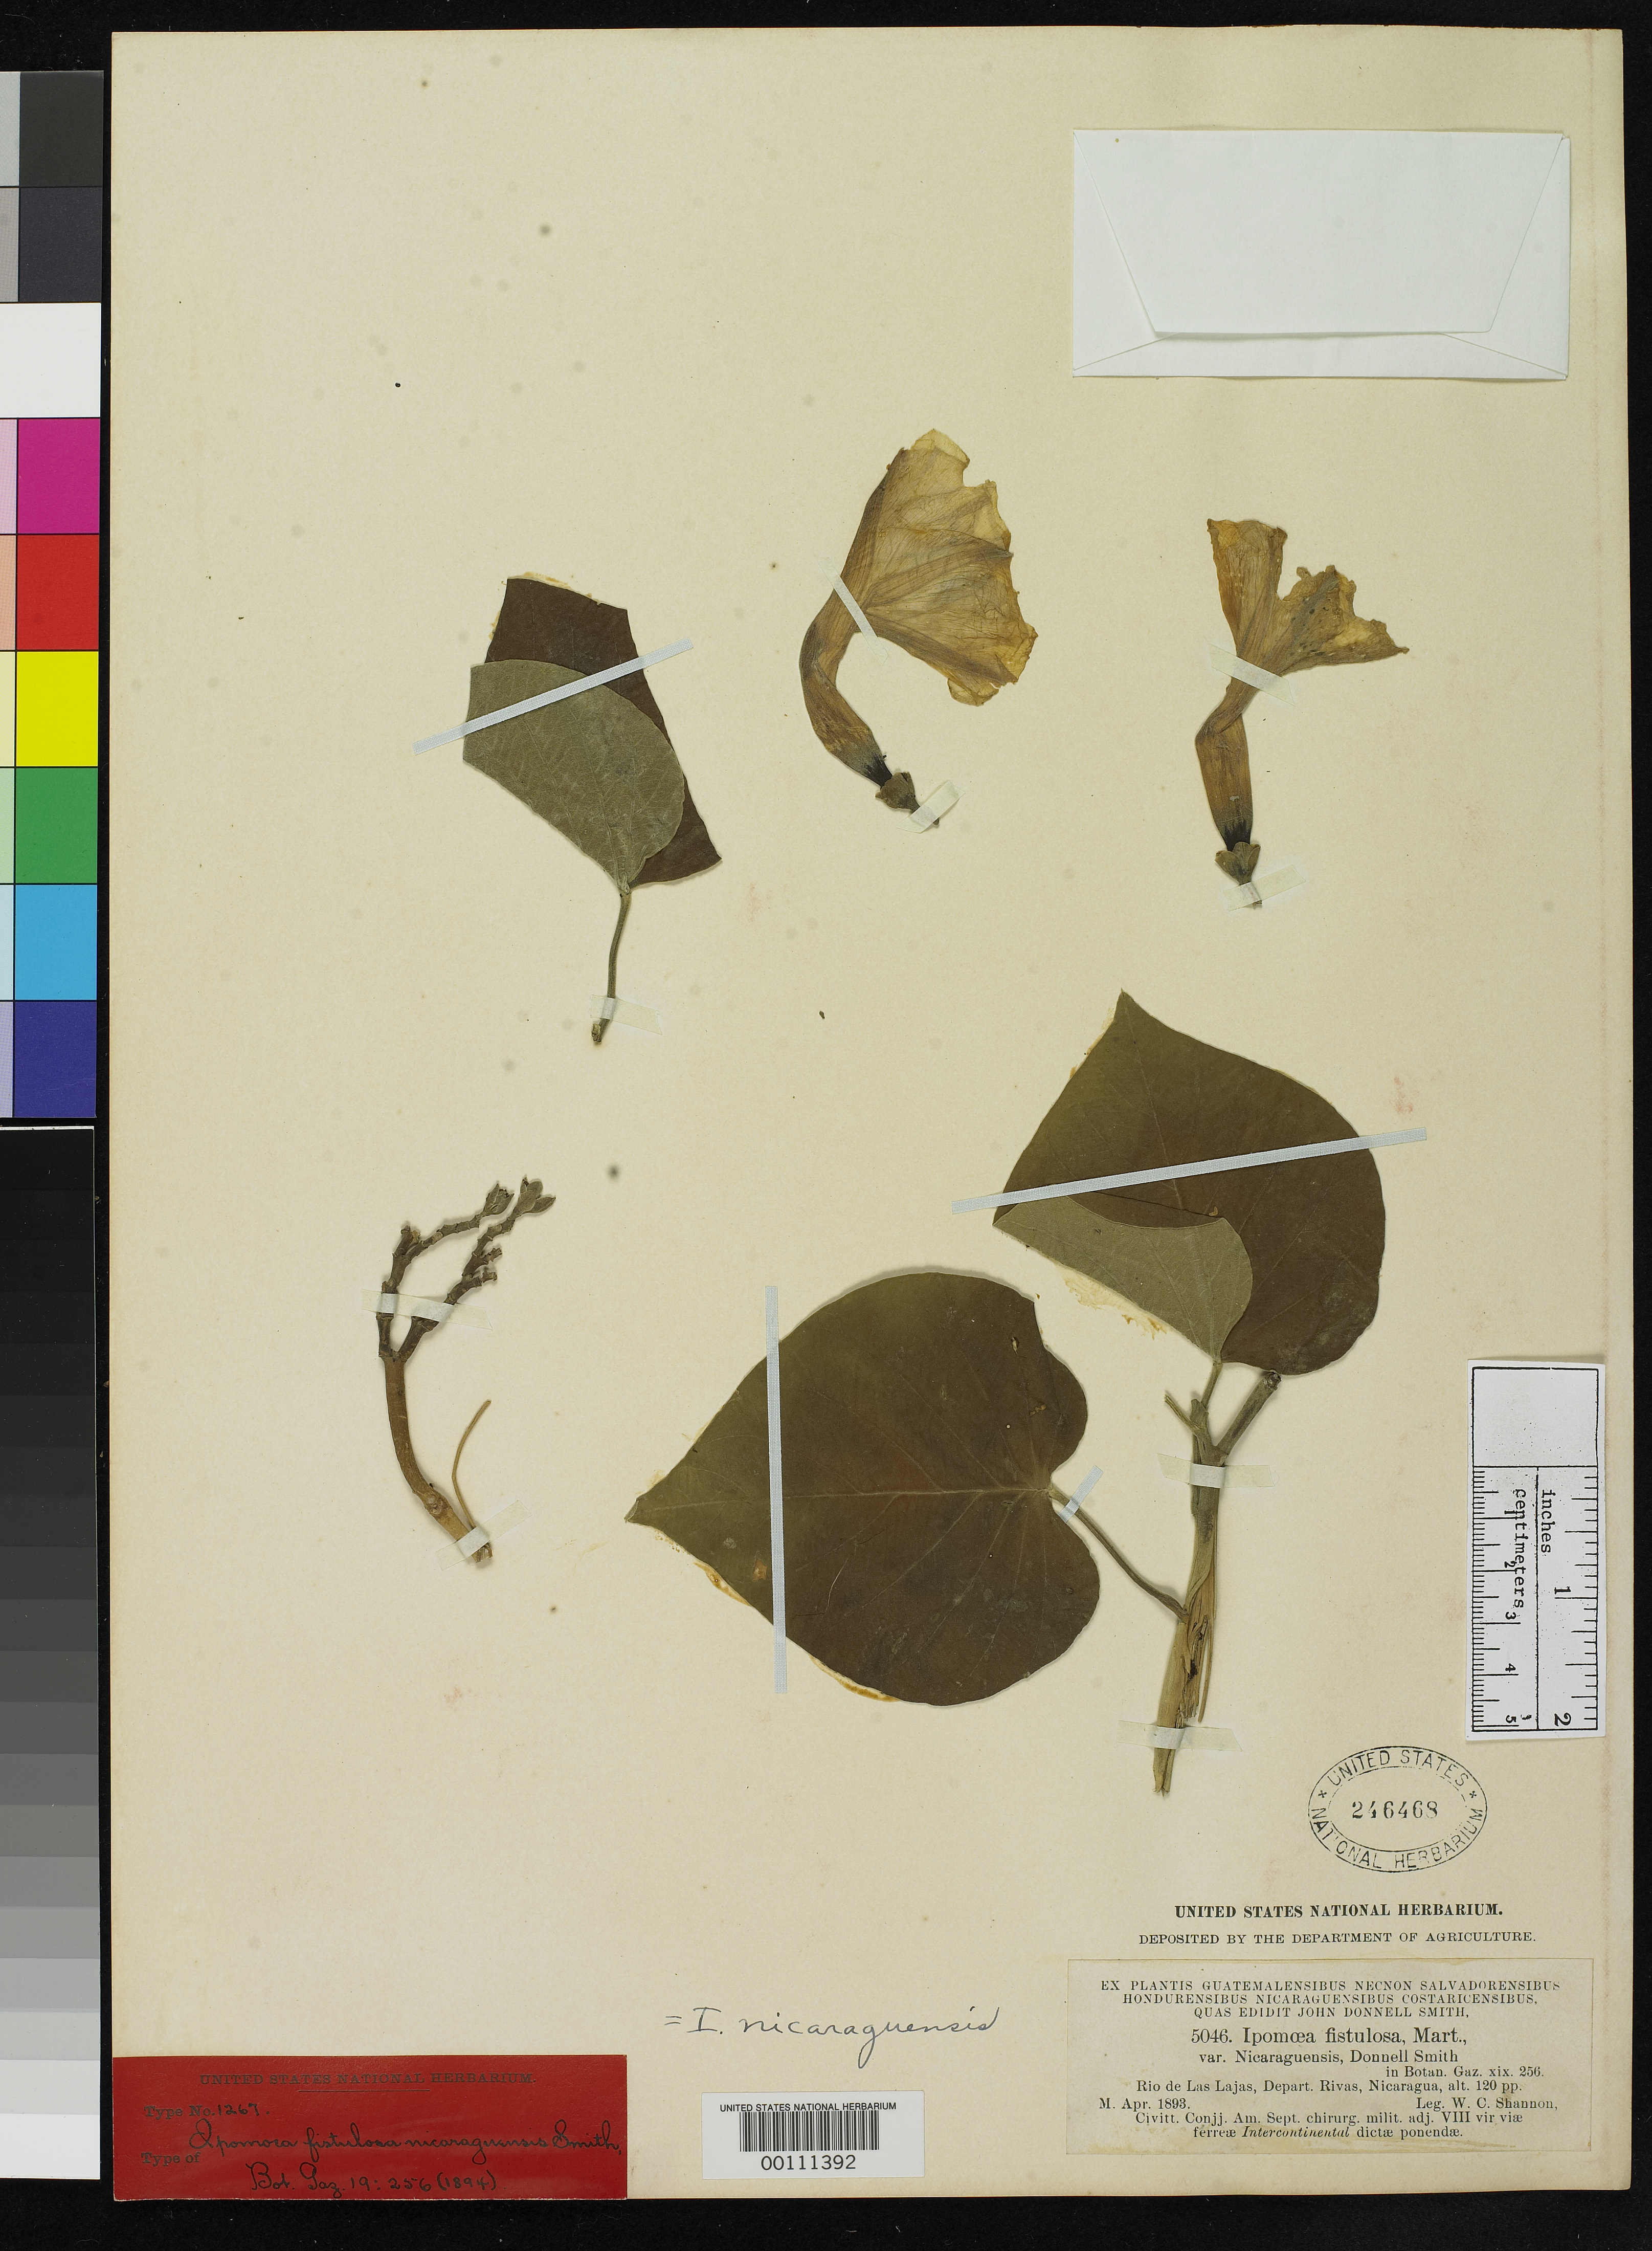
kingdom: Plantae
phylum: Tracheophyta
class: Magnoliopsida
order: Solanales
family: Convolvulaceae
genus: Ipomoea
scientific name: Ipomoea fistulosa var. nicaraguensis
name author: Donn. Sm.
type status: Isotype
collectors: W. C. Shannon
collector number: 5046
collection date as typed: Apr 1893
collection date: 1893-04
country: Nicaragua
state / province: Rivas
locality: Rio de las Layas.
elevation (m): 37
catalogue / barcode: US 246468